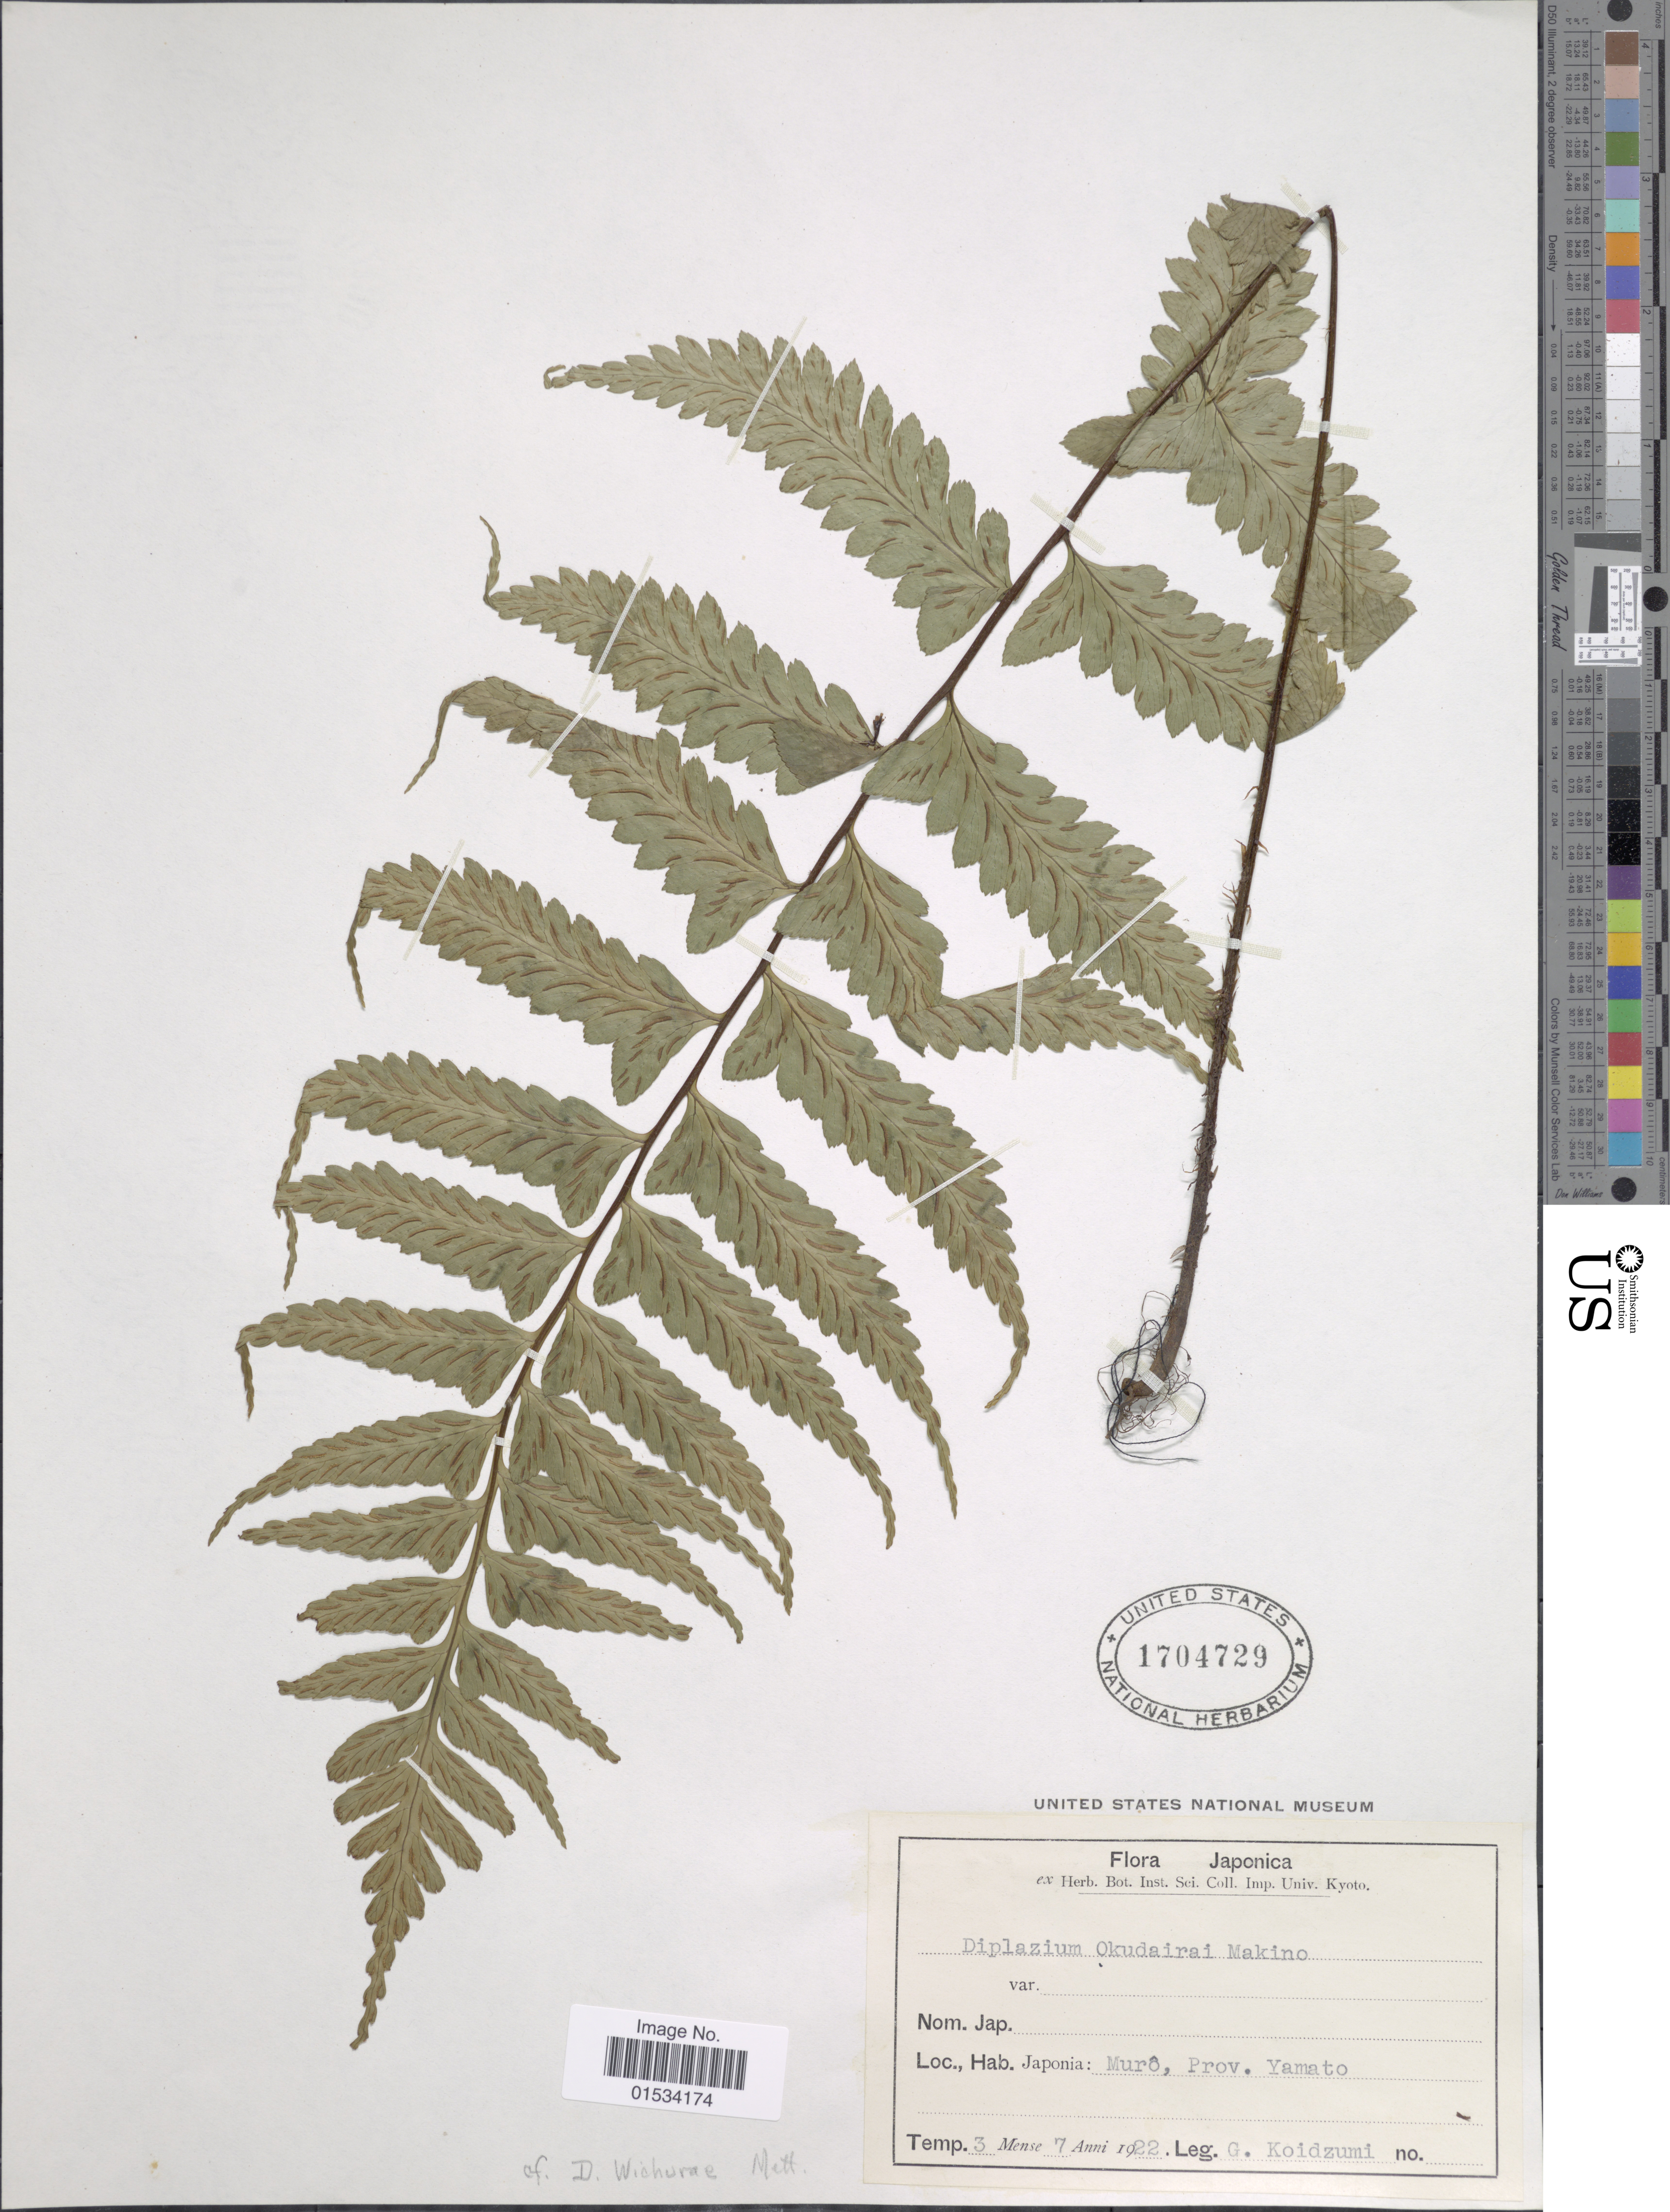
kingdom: Plantae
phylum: Tracheophyta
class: Polypodiopsida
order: Polypodiales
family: Athyriaceae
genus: Diplazium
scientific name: Diplazium okudairai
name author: Makino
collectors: G. Koidzumi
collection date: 1922-07-03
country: Japan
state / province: Nara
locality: Muro, Prov. Yamato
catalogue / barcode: US 1704729